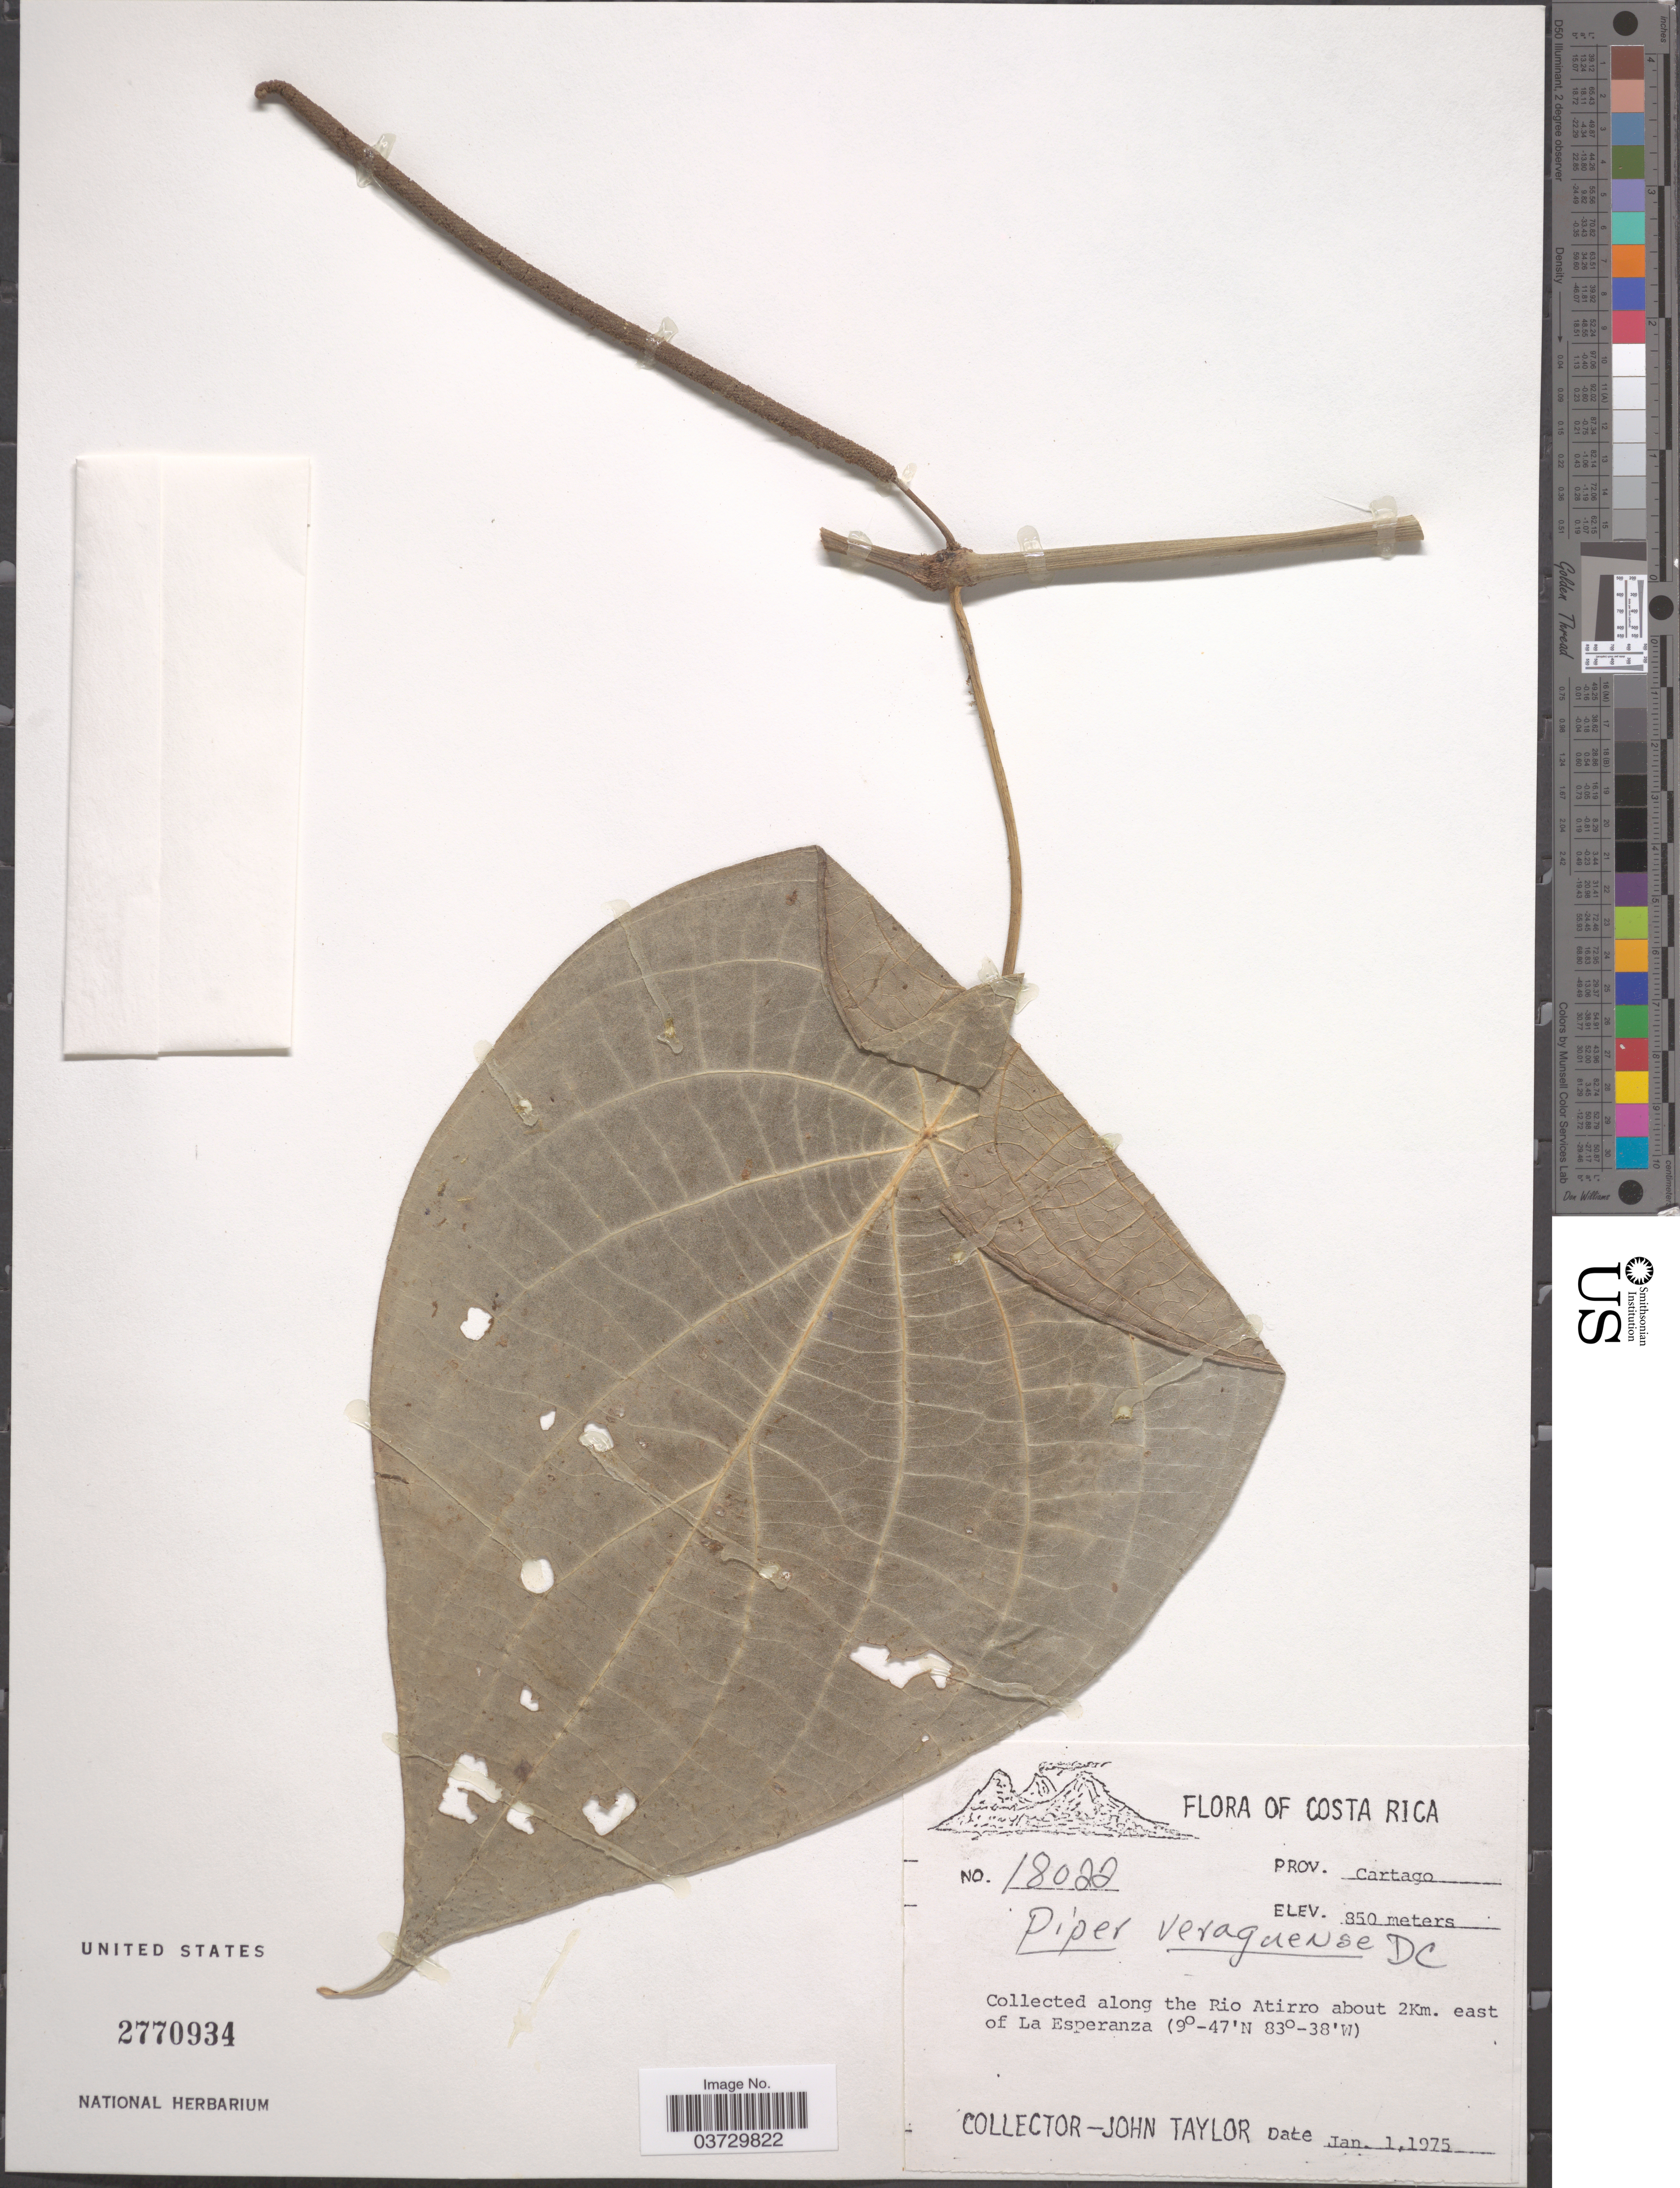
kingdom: Plantae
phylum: Tracheophyta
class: Magnoliopsida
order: Piperales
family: Piperaceae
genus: Piper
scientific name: Piper veraguense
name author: C. DC.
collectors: J. Taylor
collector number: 18022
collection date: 1975-01-01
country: Costa Rica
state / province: Cartago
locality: Along the Rio Atirro about 2Km. east of La Esperanza.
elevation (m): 850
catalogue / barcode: US 2770934